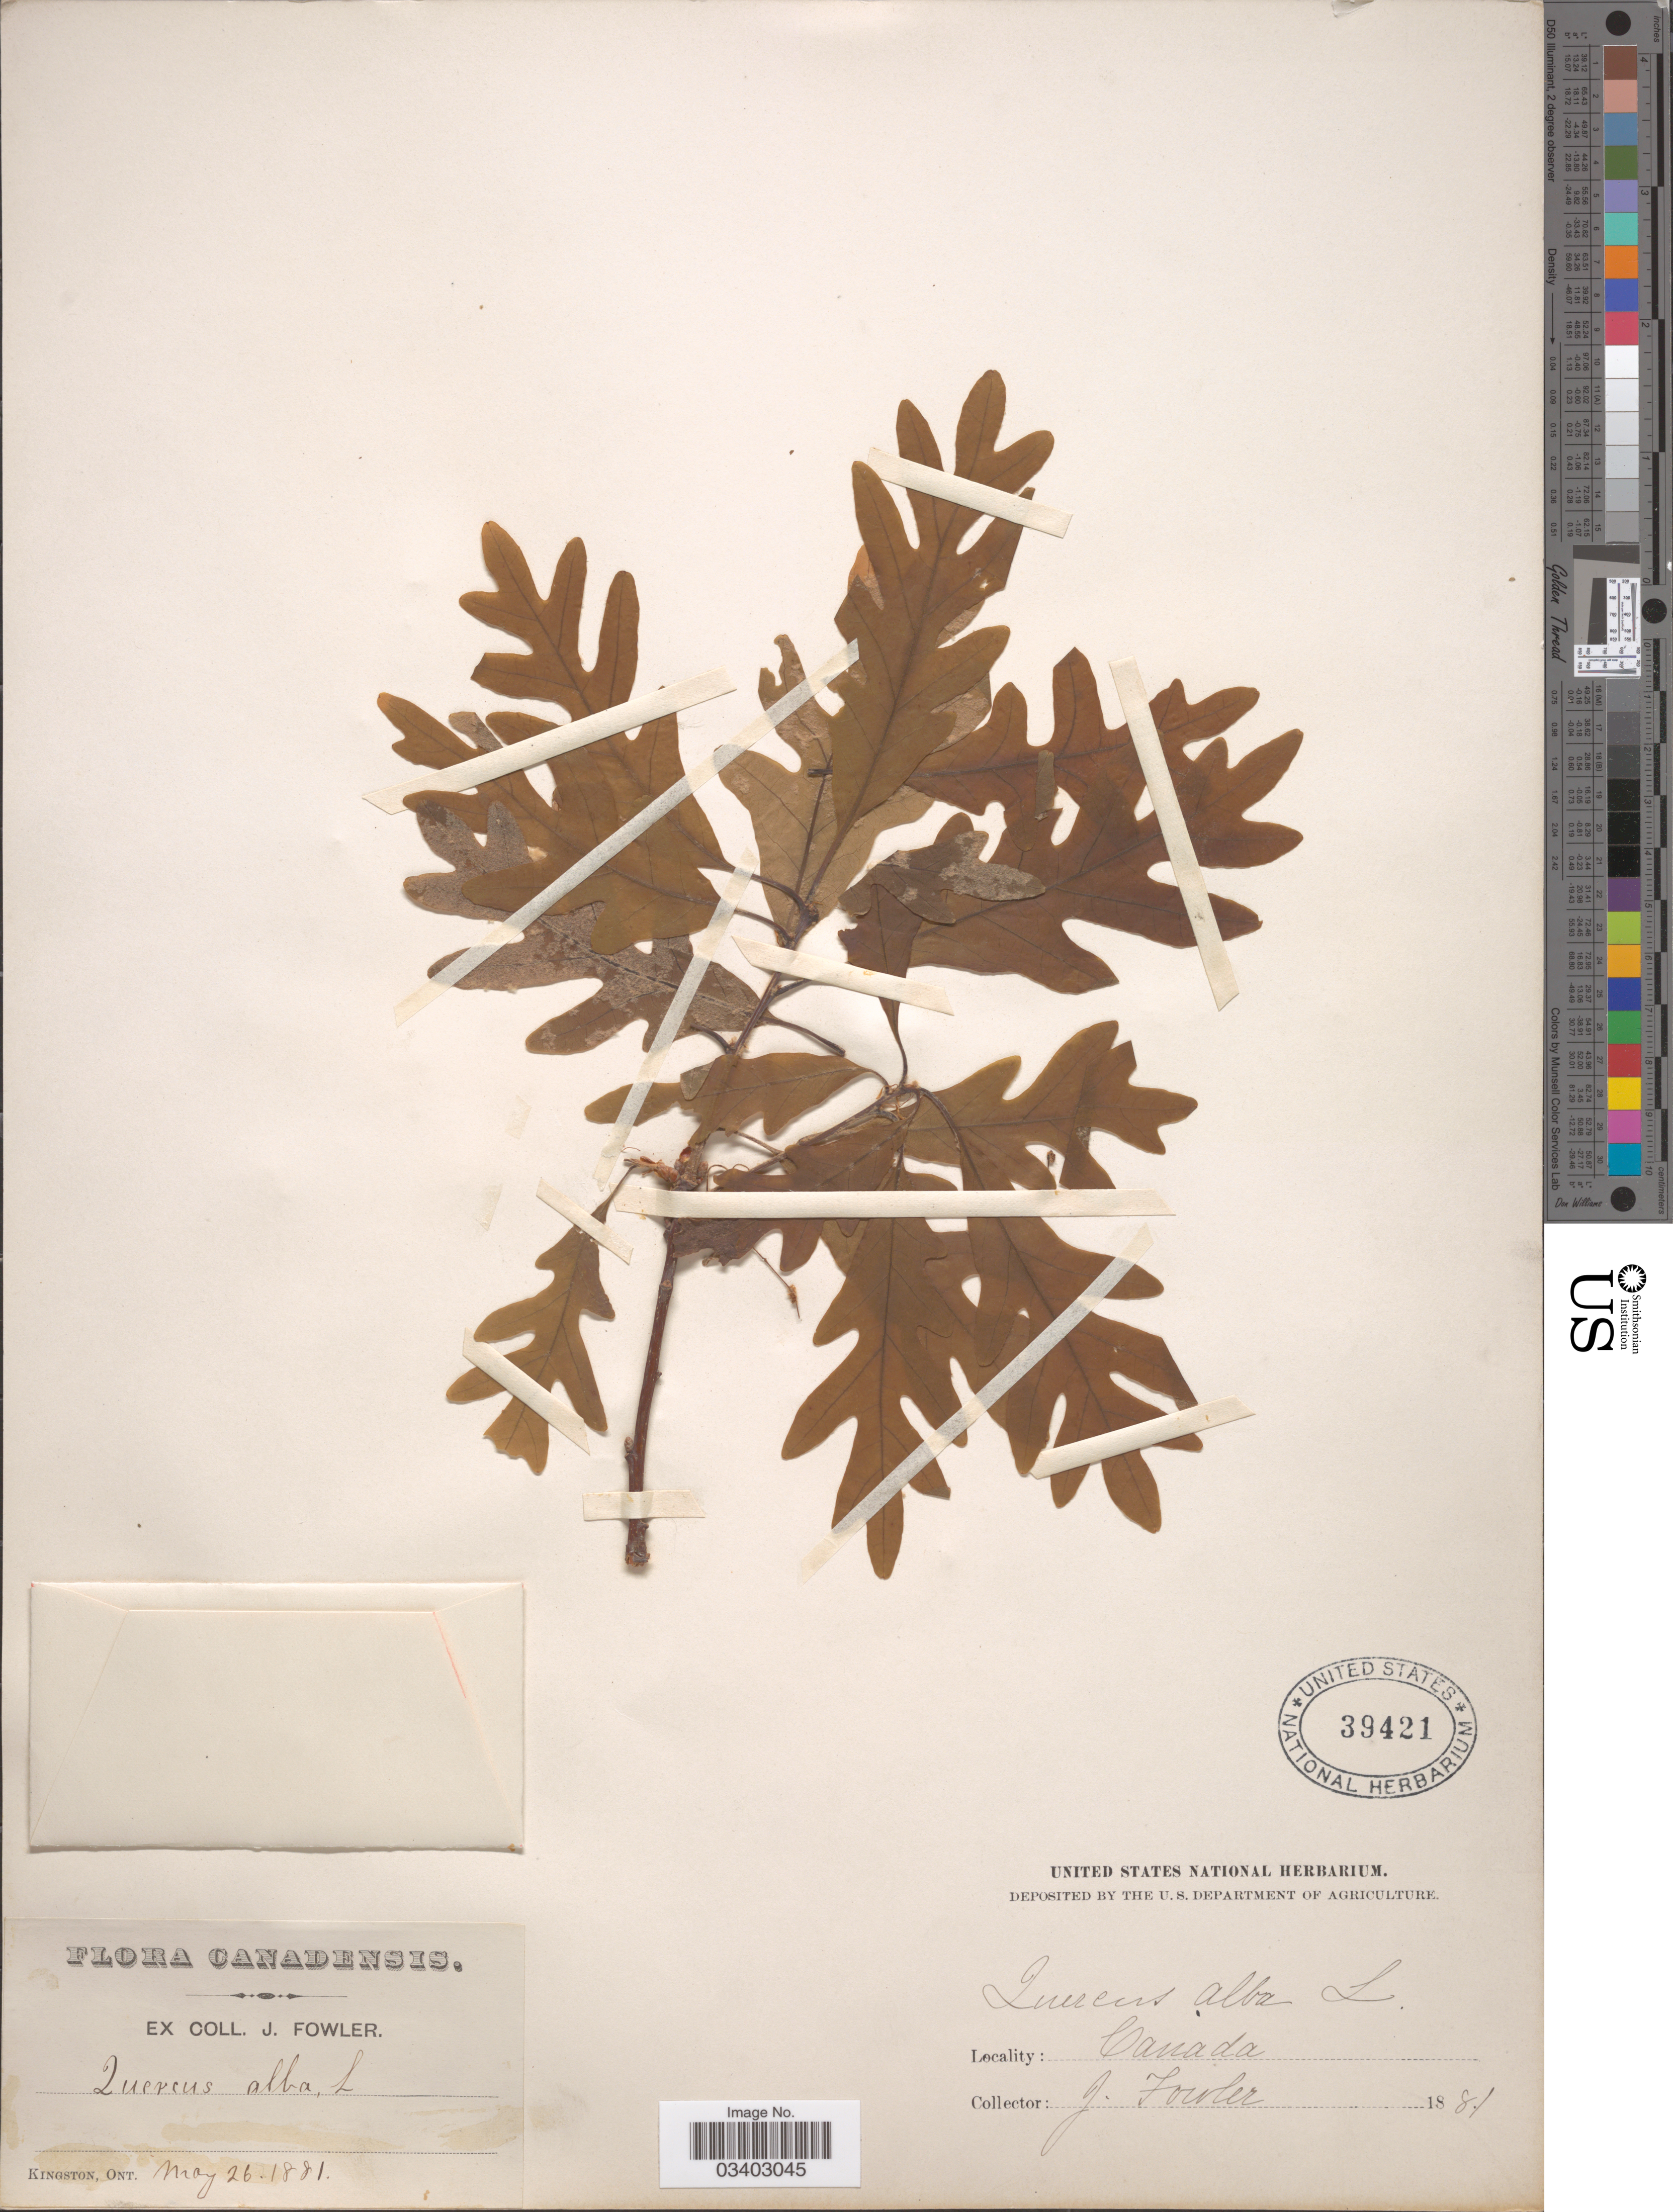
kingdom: Plantae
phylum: Tracheophyta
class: Magnoliopsida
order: Fagales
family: Fagaceae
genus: Quercus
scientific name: Quercus alba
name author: L.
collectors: J. Fowler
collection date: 1881-05-26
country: Canada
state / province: Ontario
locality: Kingston.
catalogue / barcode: US 39421